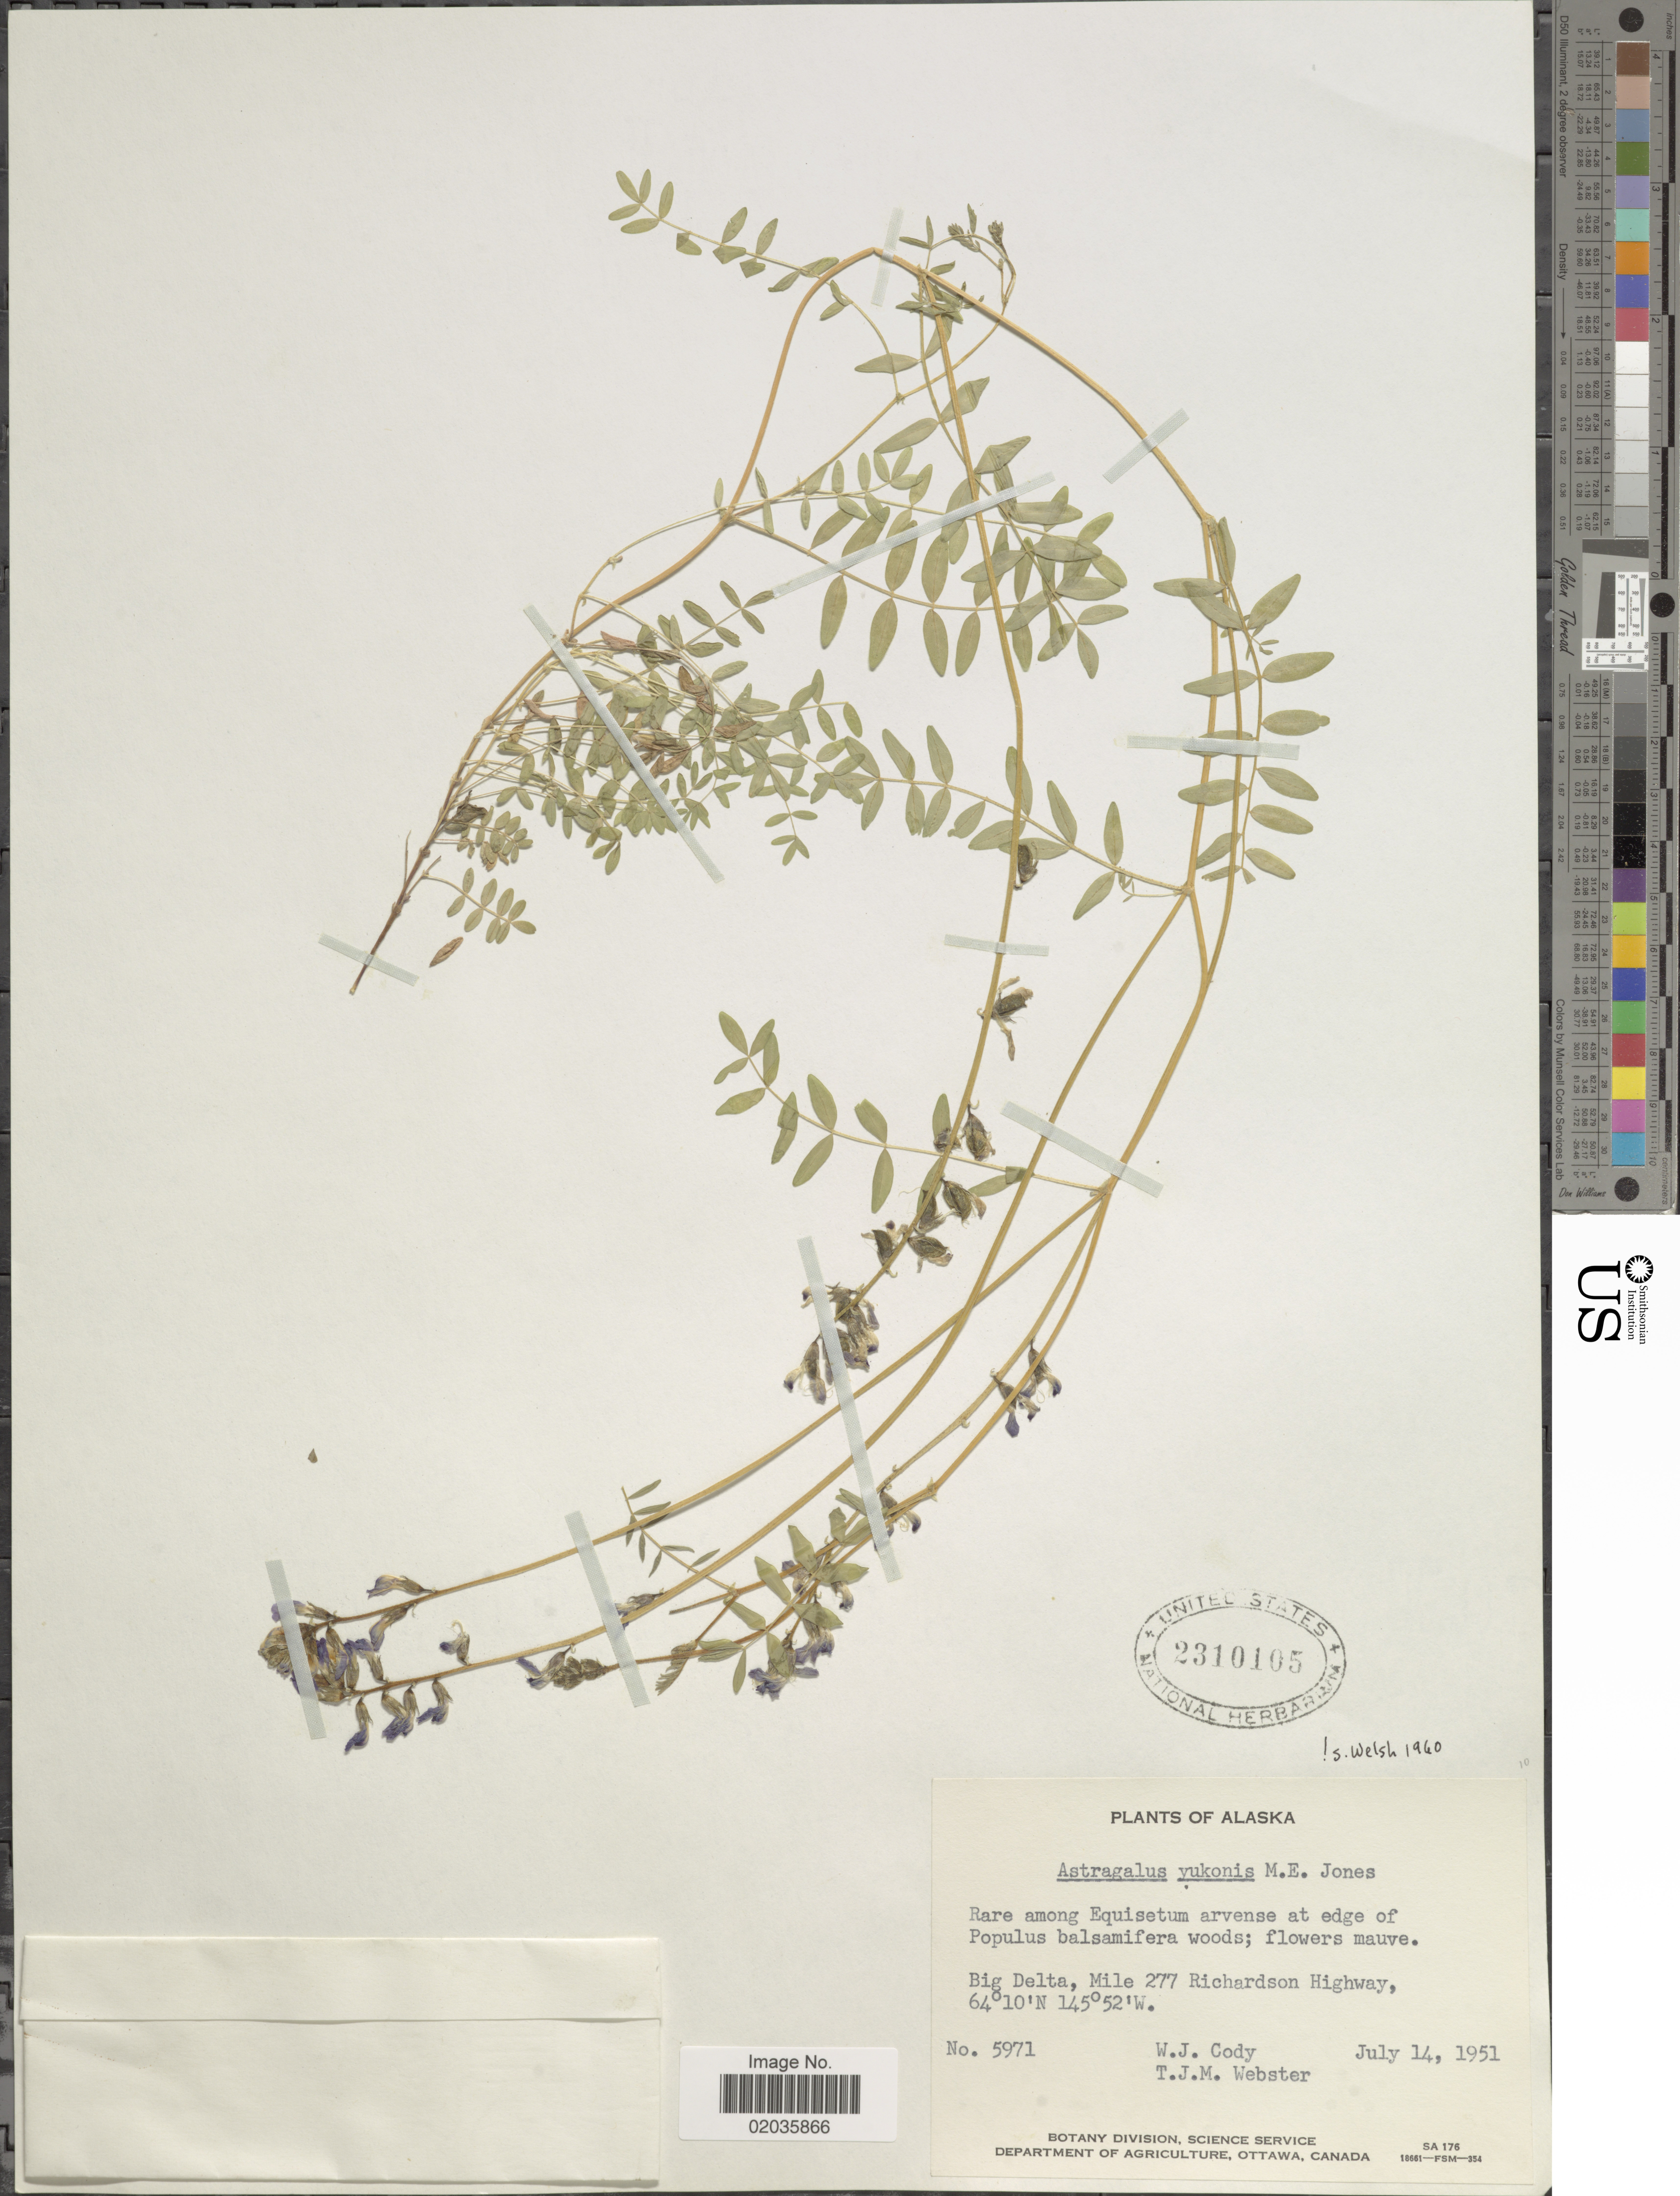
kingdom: Plantae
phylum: Tracheophyta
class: Magnoliopsida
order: Fabales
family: Fabaceae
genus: Astragalus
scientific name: Astragalus yukonis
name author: M.E. Jones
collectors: W. Cody & T. J. Webster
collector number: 5971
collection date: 1951-07-14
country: United States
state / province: Alaska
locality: At edge of Populus balsamifera woods, Big Delta, Mile 277 Richardson Highway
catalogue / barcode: US 2310105